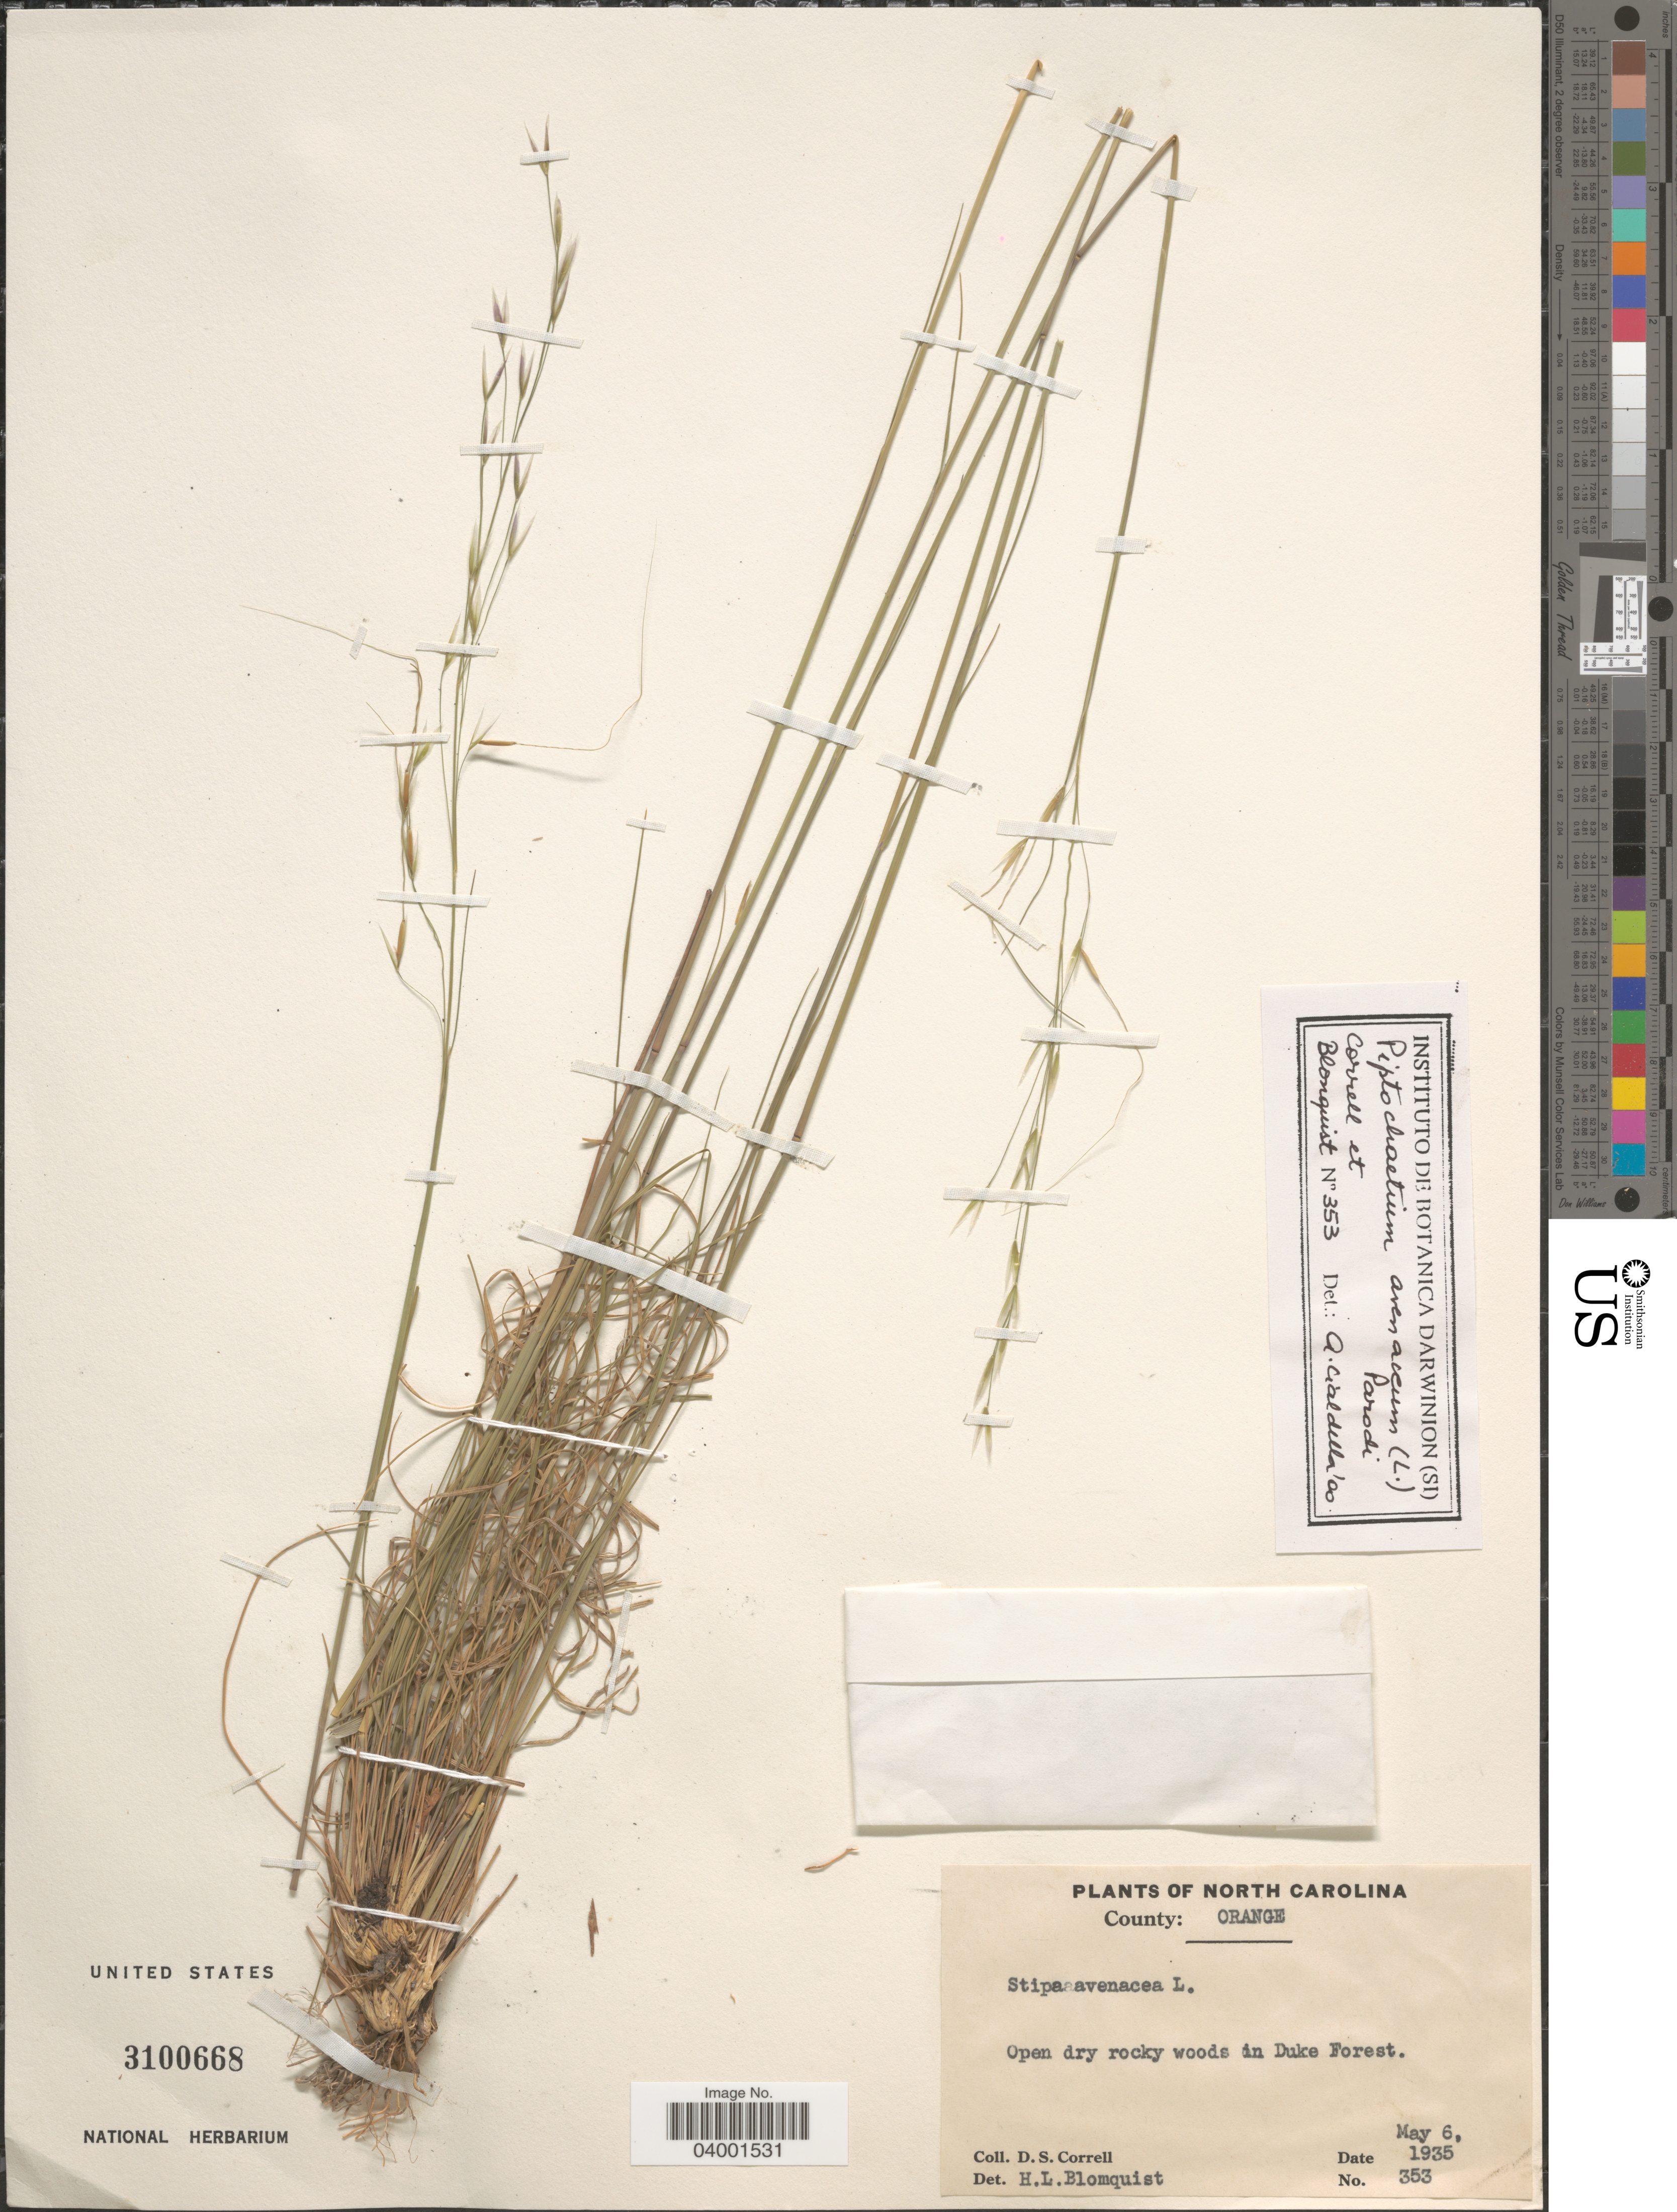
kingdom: Plantae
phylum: Tracheophyta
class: Liliopsida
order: Poales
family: Poaceae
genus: Piptochaetium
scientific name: Piptochaetium avenaceum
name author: (L.) Parodi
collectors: D. S. Correll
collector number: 353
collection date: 1935-05-06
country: United States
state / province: North Carolina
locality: County: Orange. Open dry rocky woods in Duke Forest.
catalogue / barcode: US 3100668